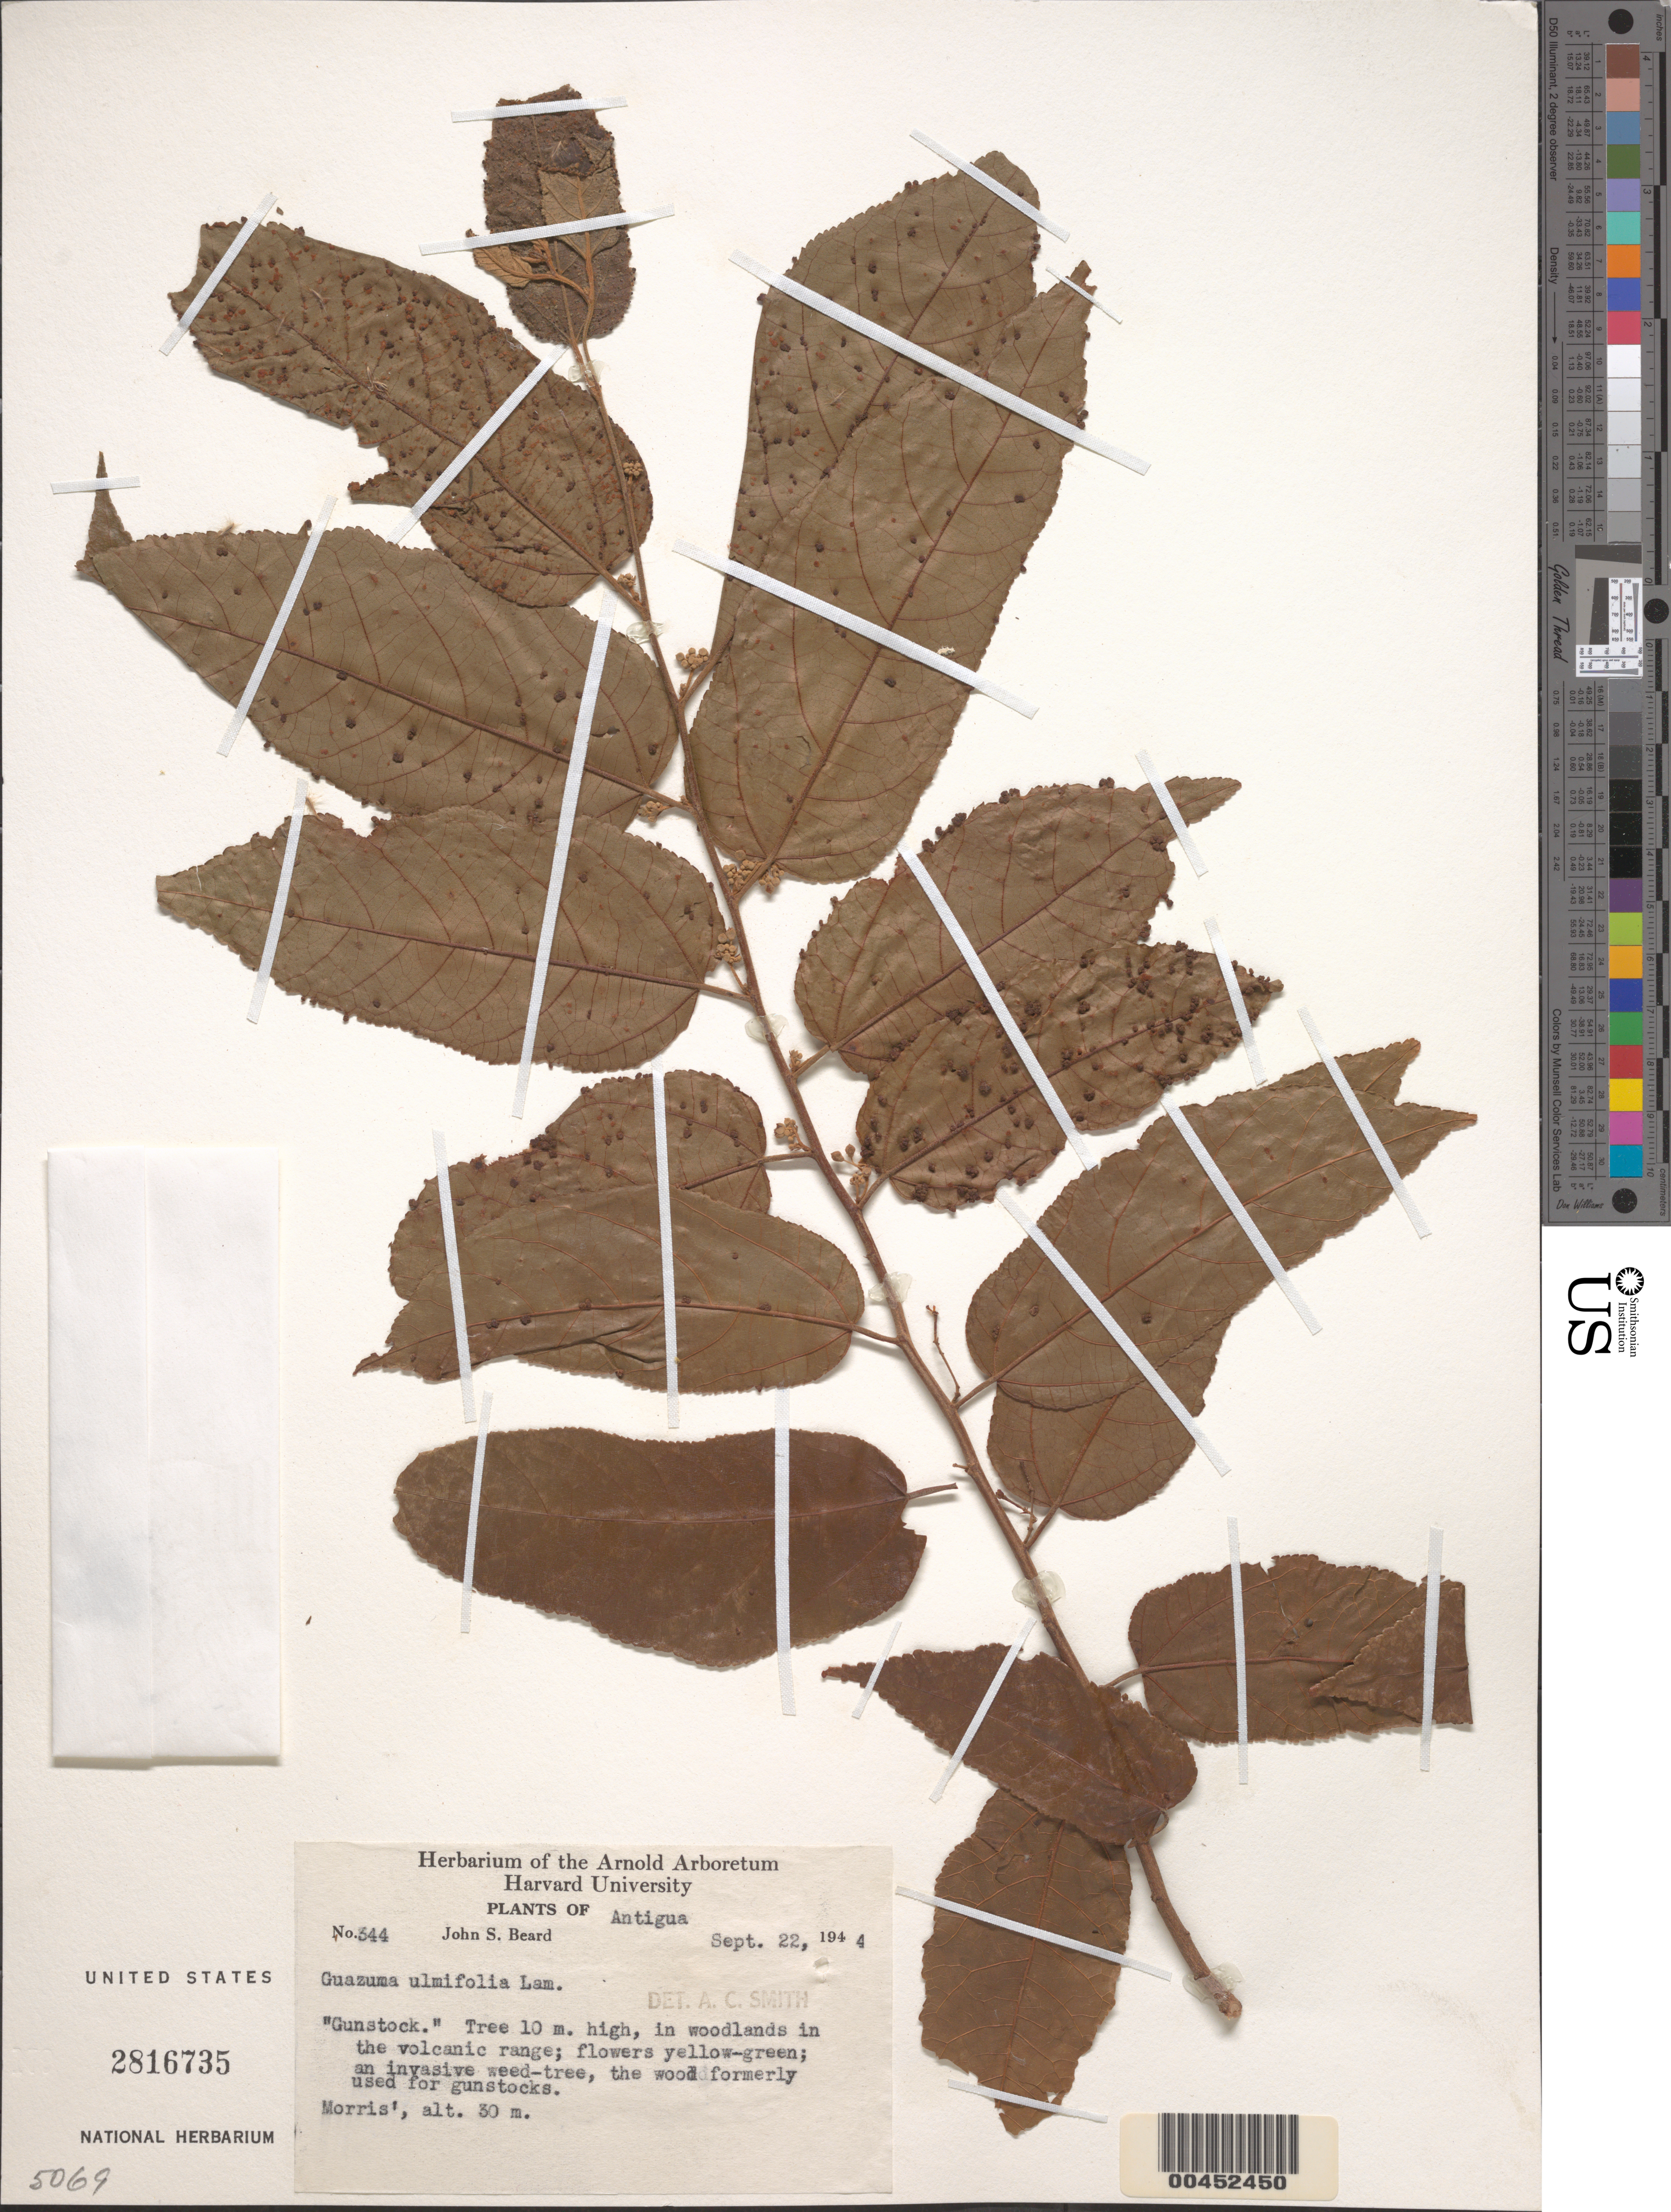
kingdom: Plantae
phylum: Tracheophyta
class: Magnoliopsida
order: Malvales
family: Malvaceae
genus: Guazuma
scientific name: Guazuma ulmifolia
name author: Lam.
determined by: Smith, A. C.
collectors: J. Beard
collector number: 344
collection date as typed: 22 Sep 1944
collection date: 1944-09-22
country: Antigua and Barbuda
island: Antigua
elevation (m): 30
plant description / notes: Common name: Gunstock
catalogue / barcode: US 2816735